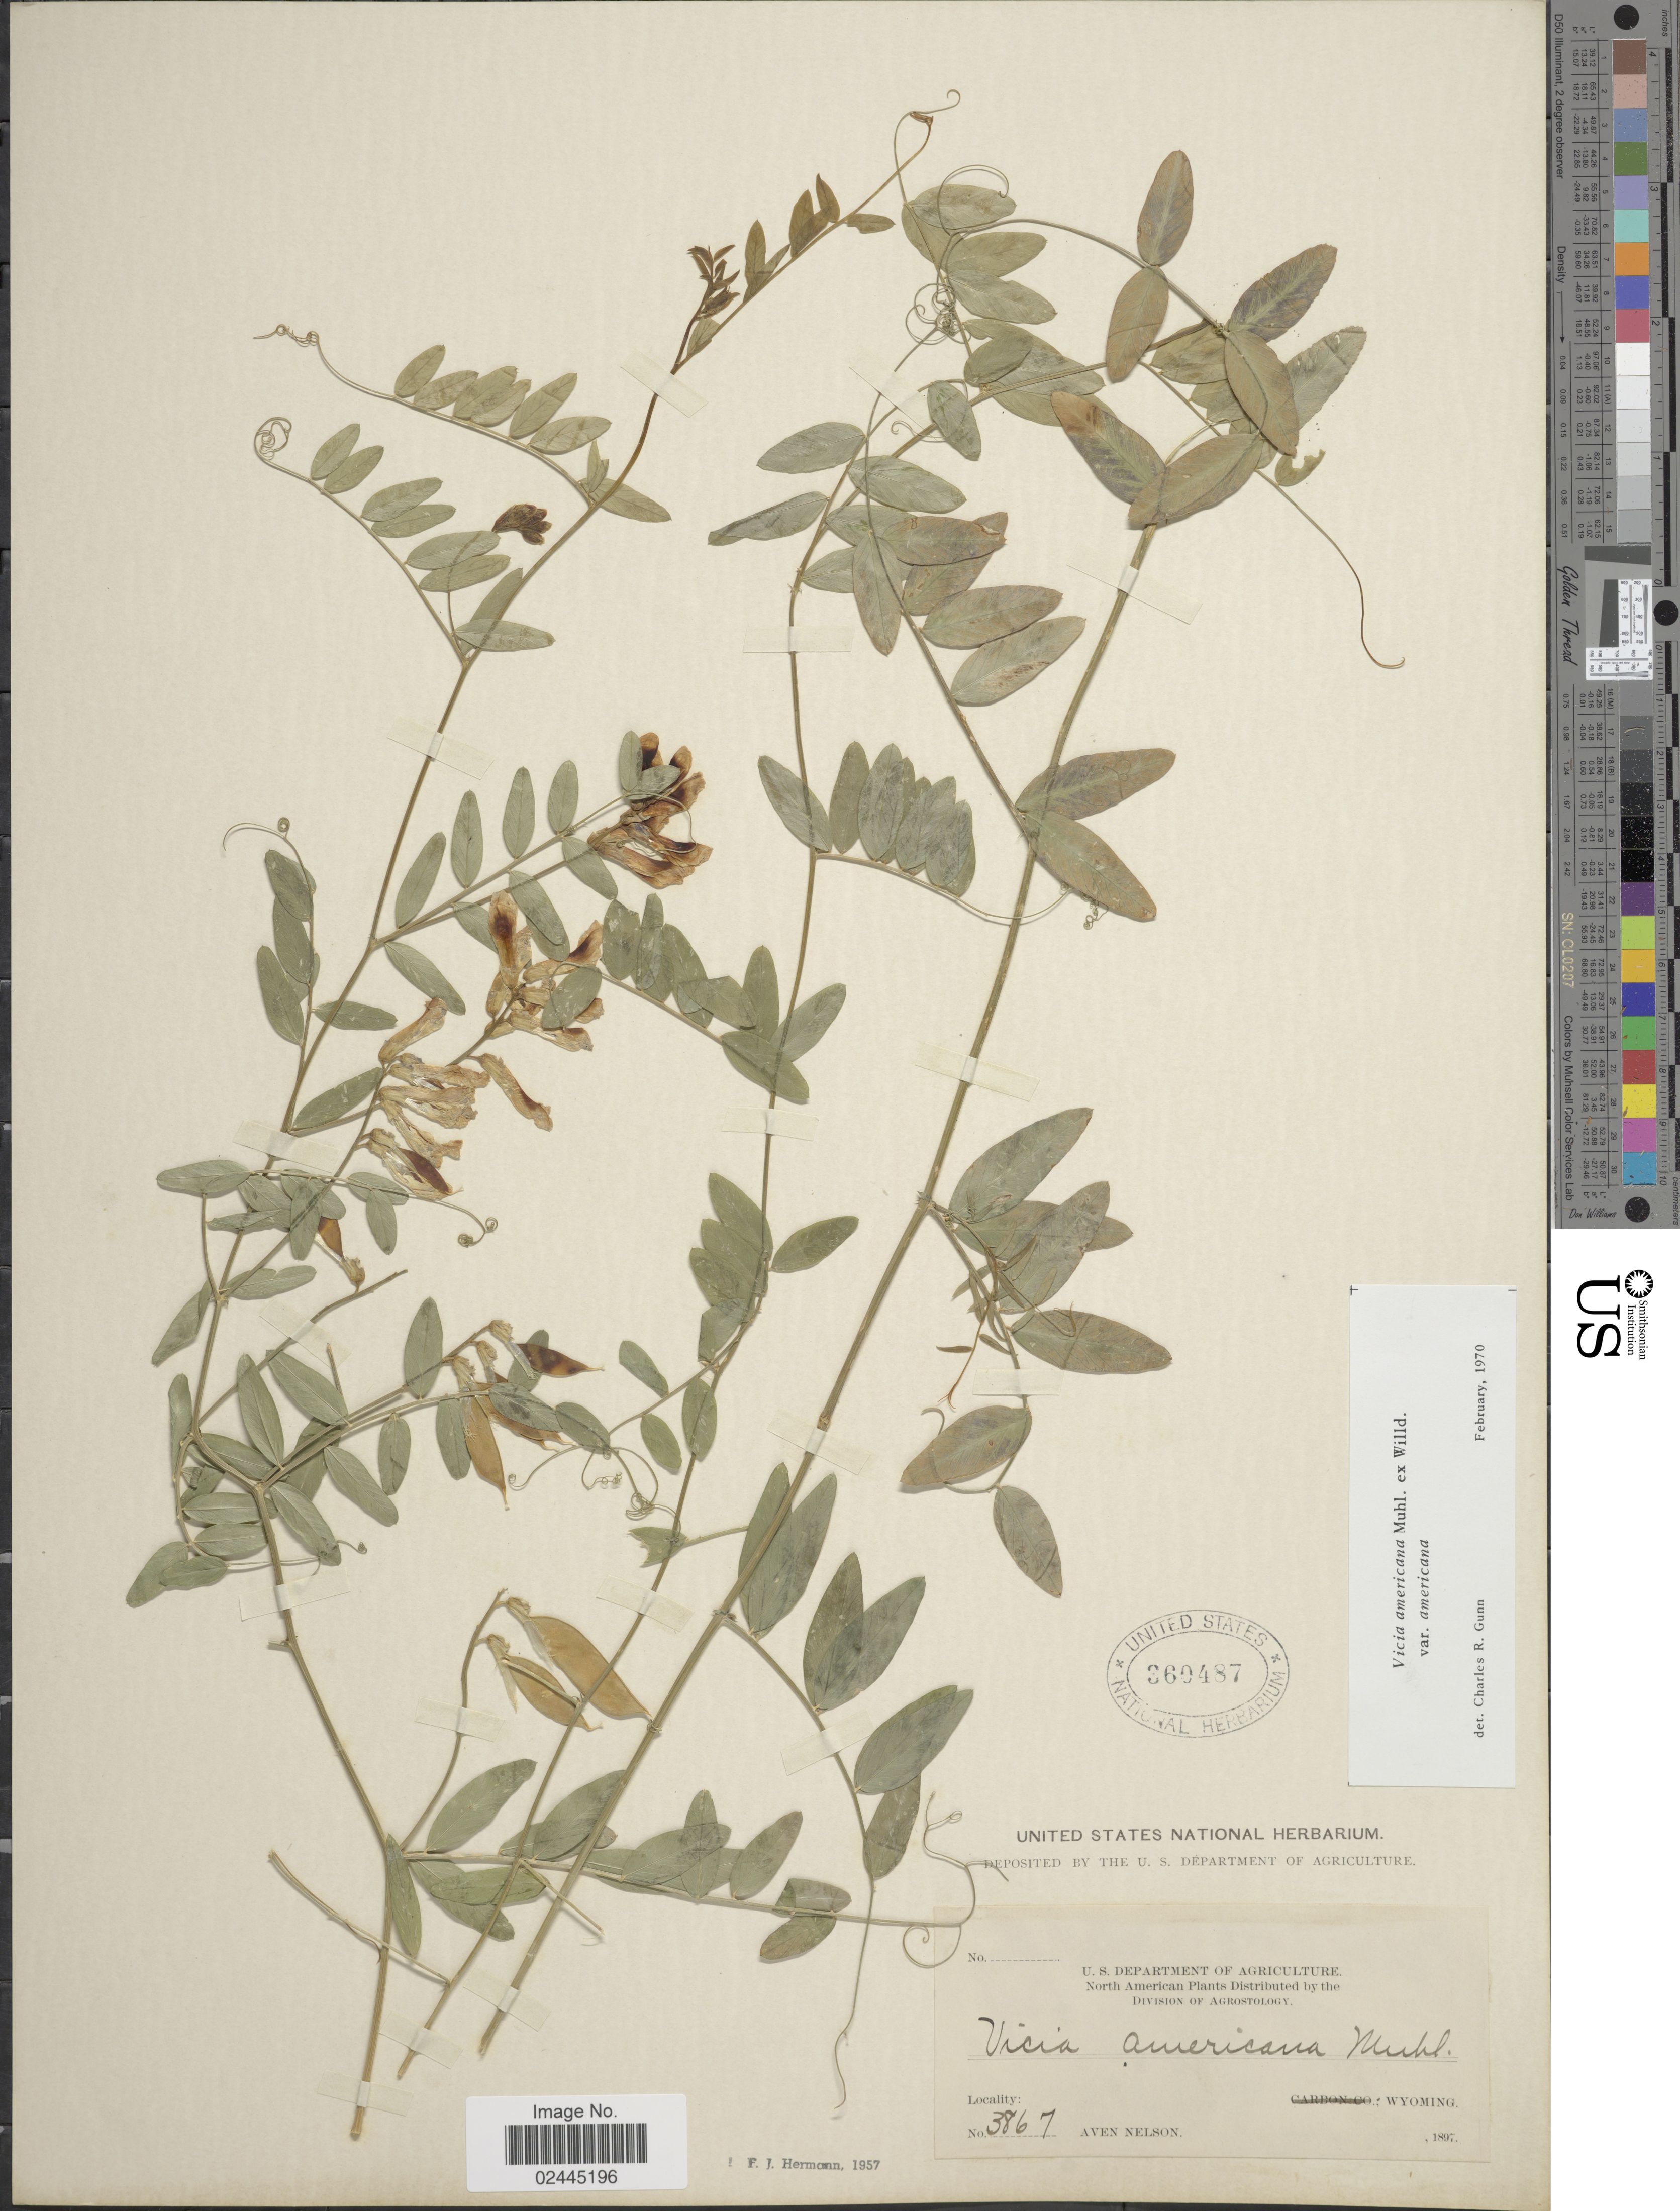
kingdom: Plantae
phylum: Tracheophyta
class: Magnoliopsida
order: Fabales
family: Fabaceae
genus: Vicia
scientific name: Vicia americana var. americana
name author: Muhl. ex Willd.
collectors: A. Nelson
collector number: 3867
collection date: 1897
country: United States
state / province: Wyoming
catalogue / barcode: US 360487